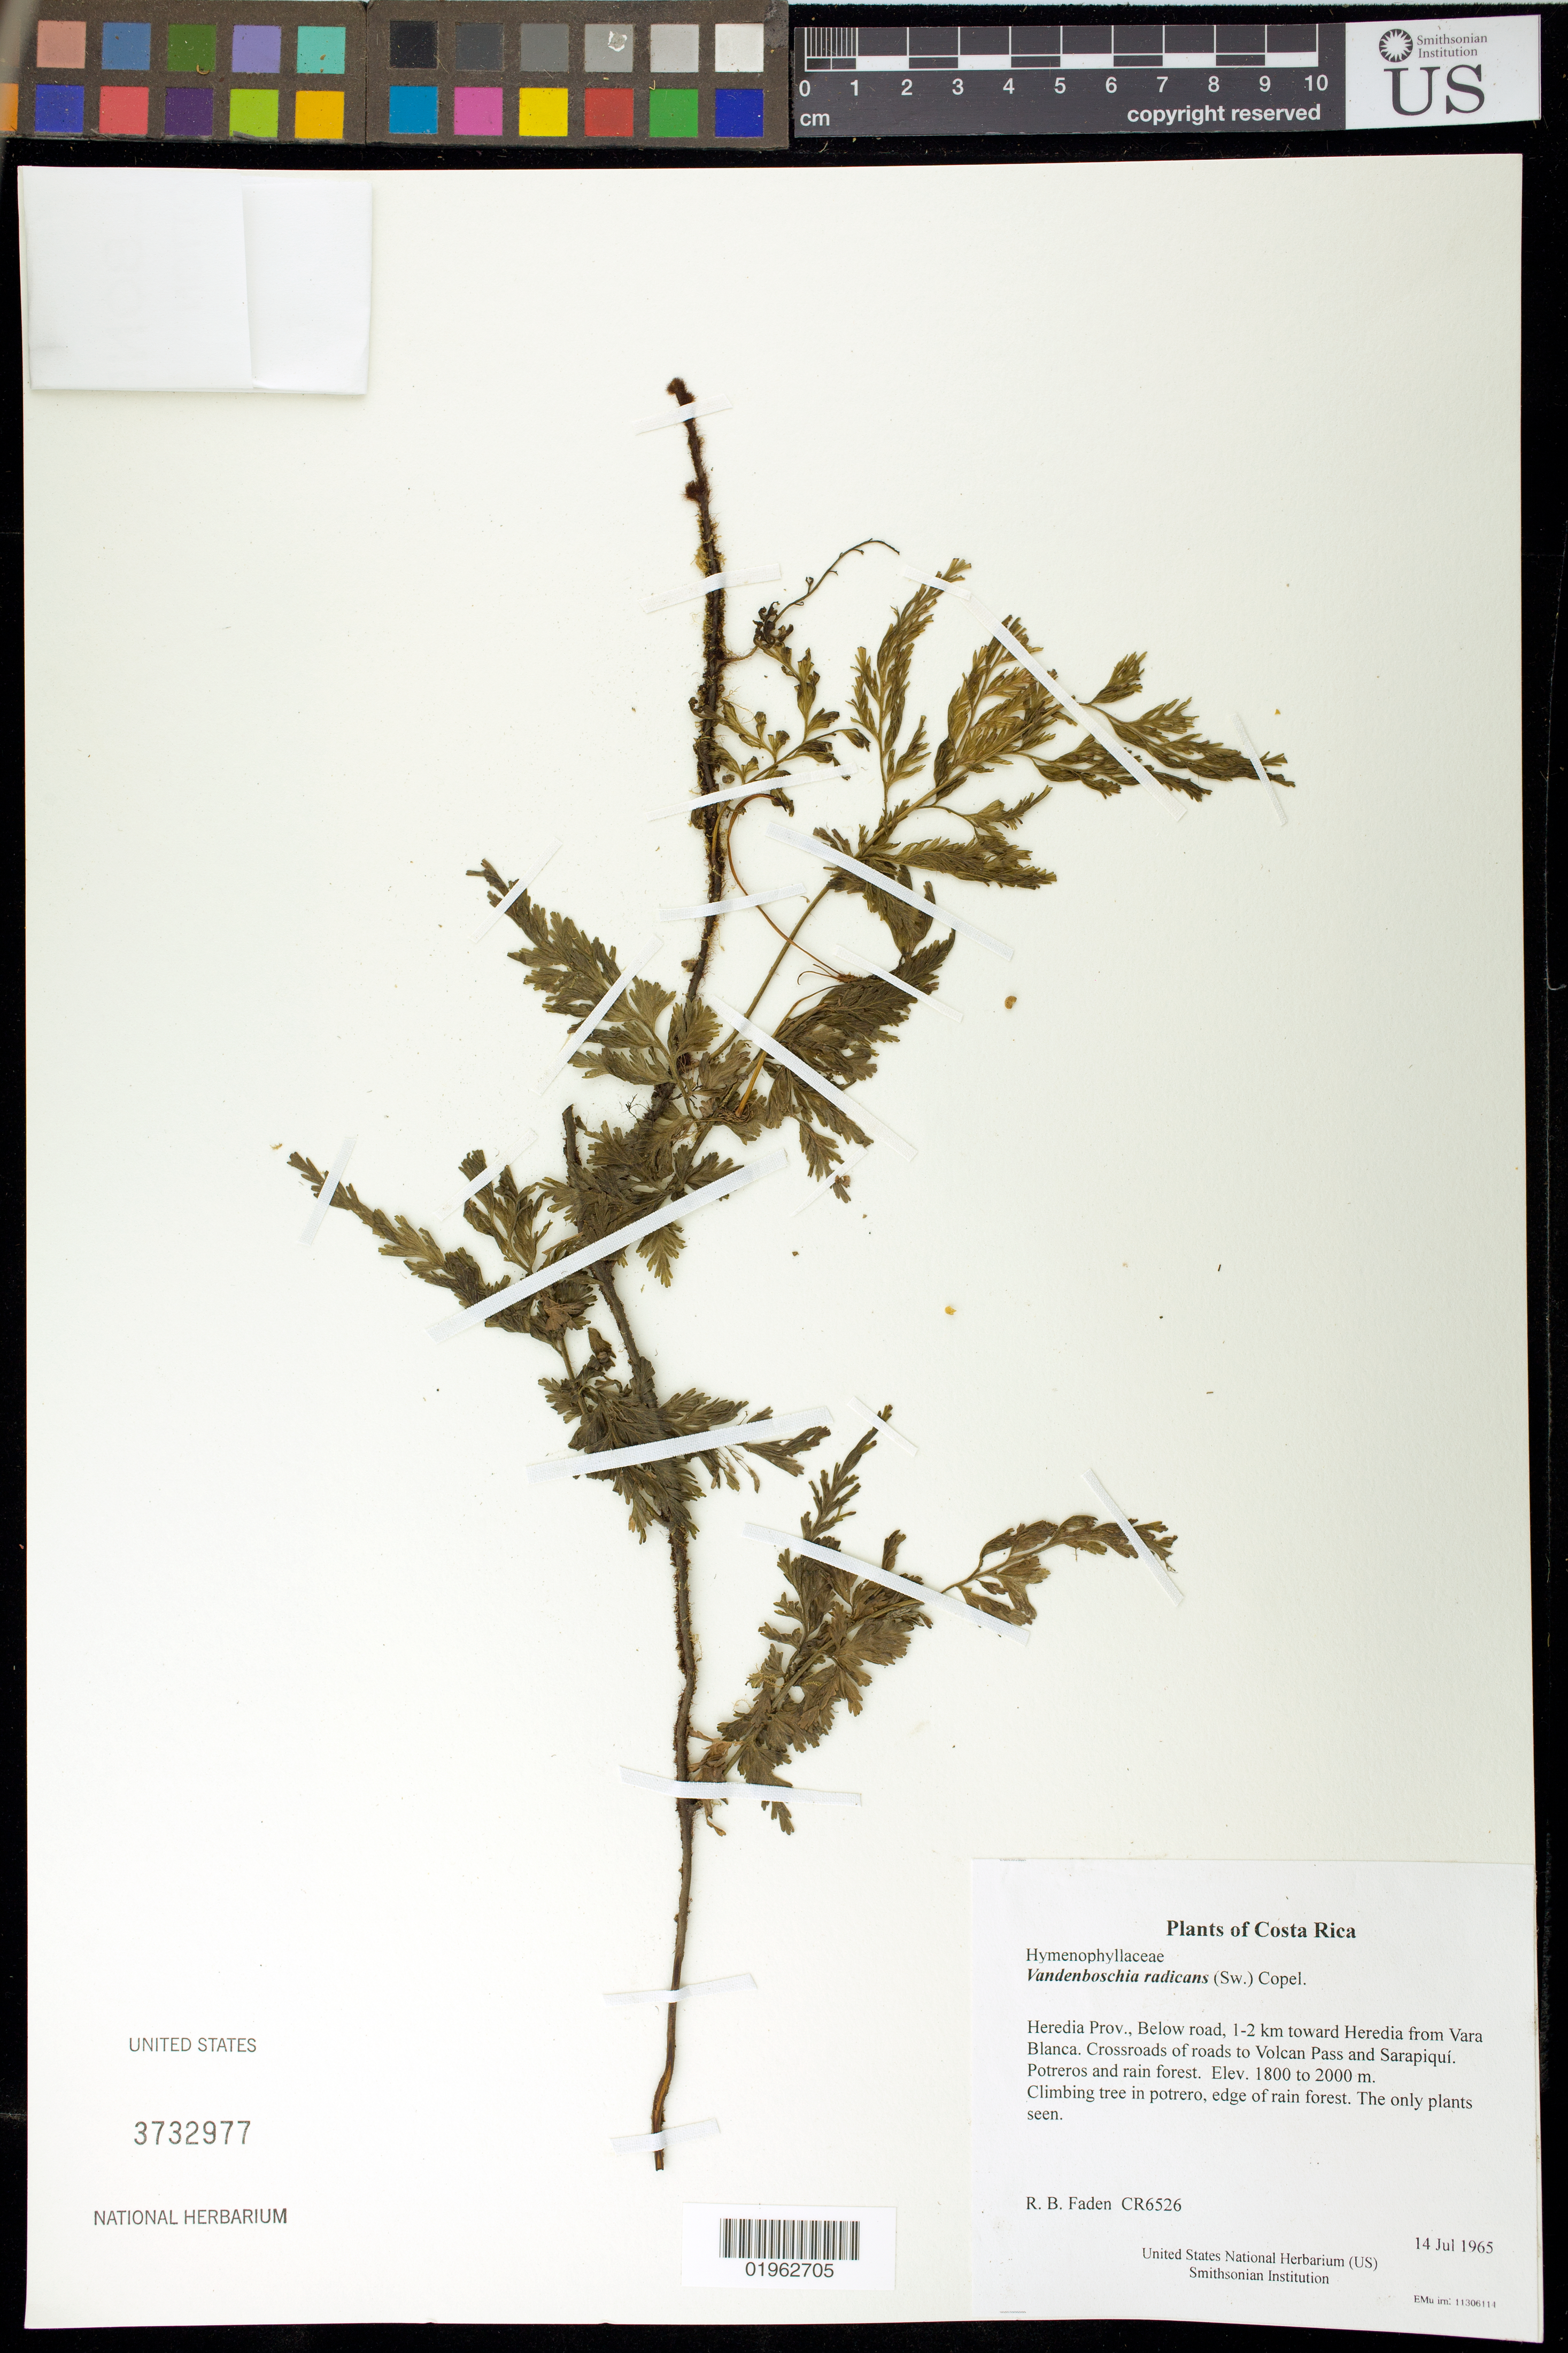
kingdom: Plantae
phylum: Tracheophyta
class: Polypodiopsida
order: Hymenophyllales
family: Hymenophyllaceae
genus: Vandenboschia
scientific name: Vandenboschia radicans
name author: (Sw.) Copel.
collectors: R. B. Faden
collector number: CR6526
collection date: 1965-07-14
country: Costa Rica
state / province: Heredia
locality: Below road, 1-2 km toward Heredia from Vara Blanca. Crossroads of roads to Volcan Pass and Sarapiquí. Potreros and rain forest.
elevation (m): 1800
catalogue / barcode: US 3732977